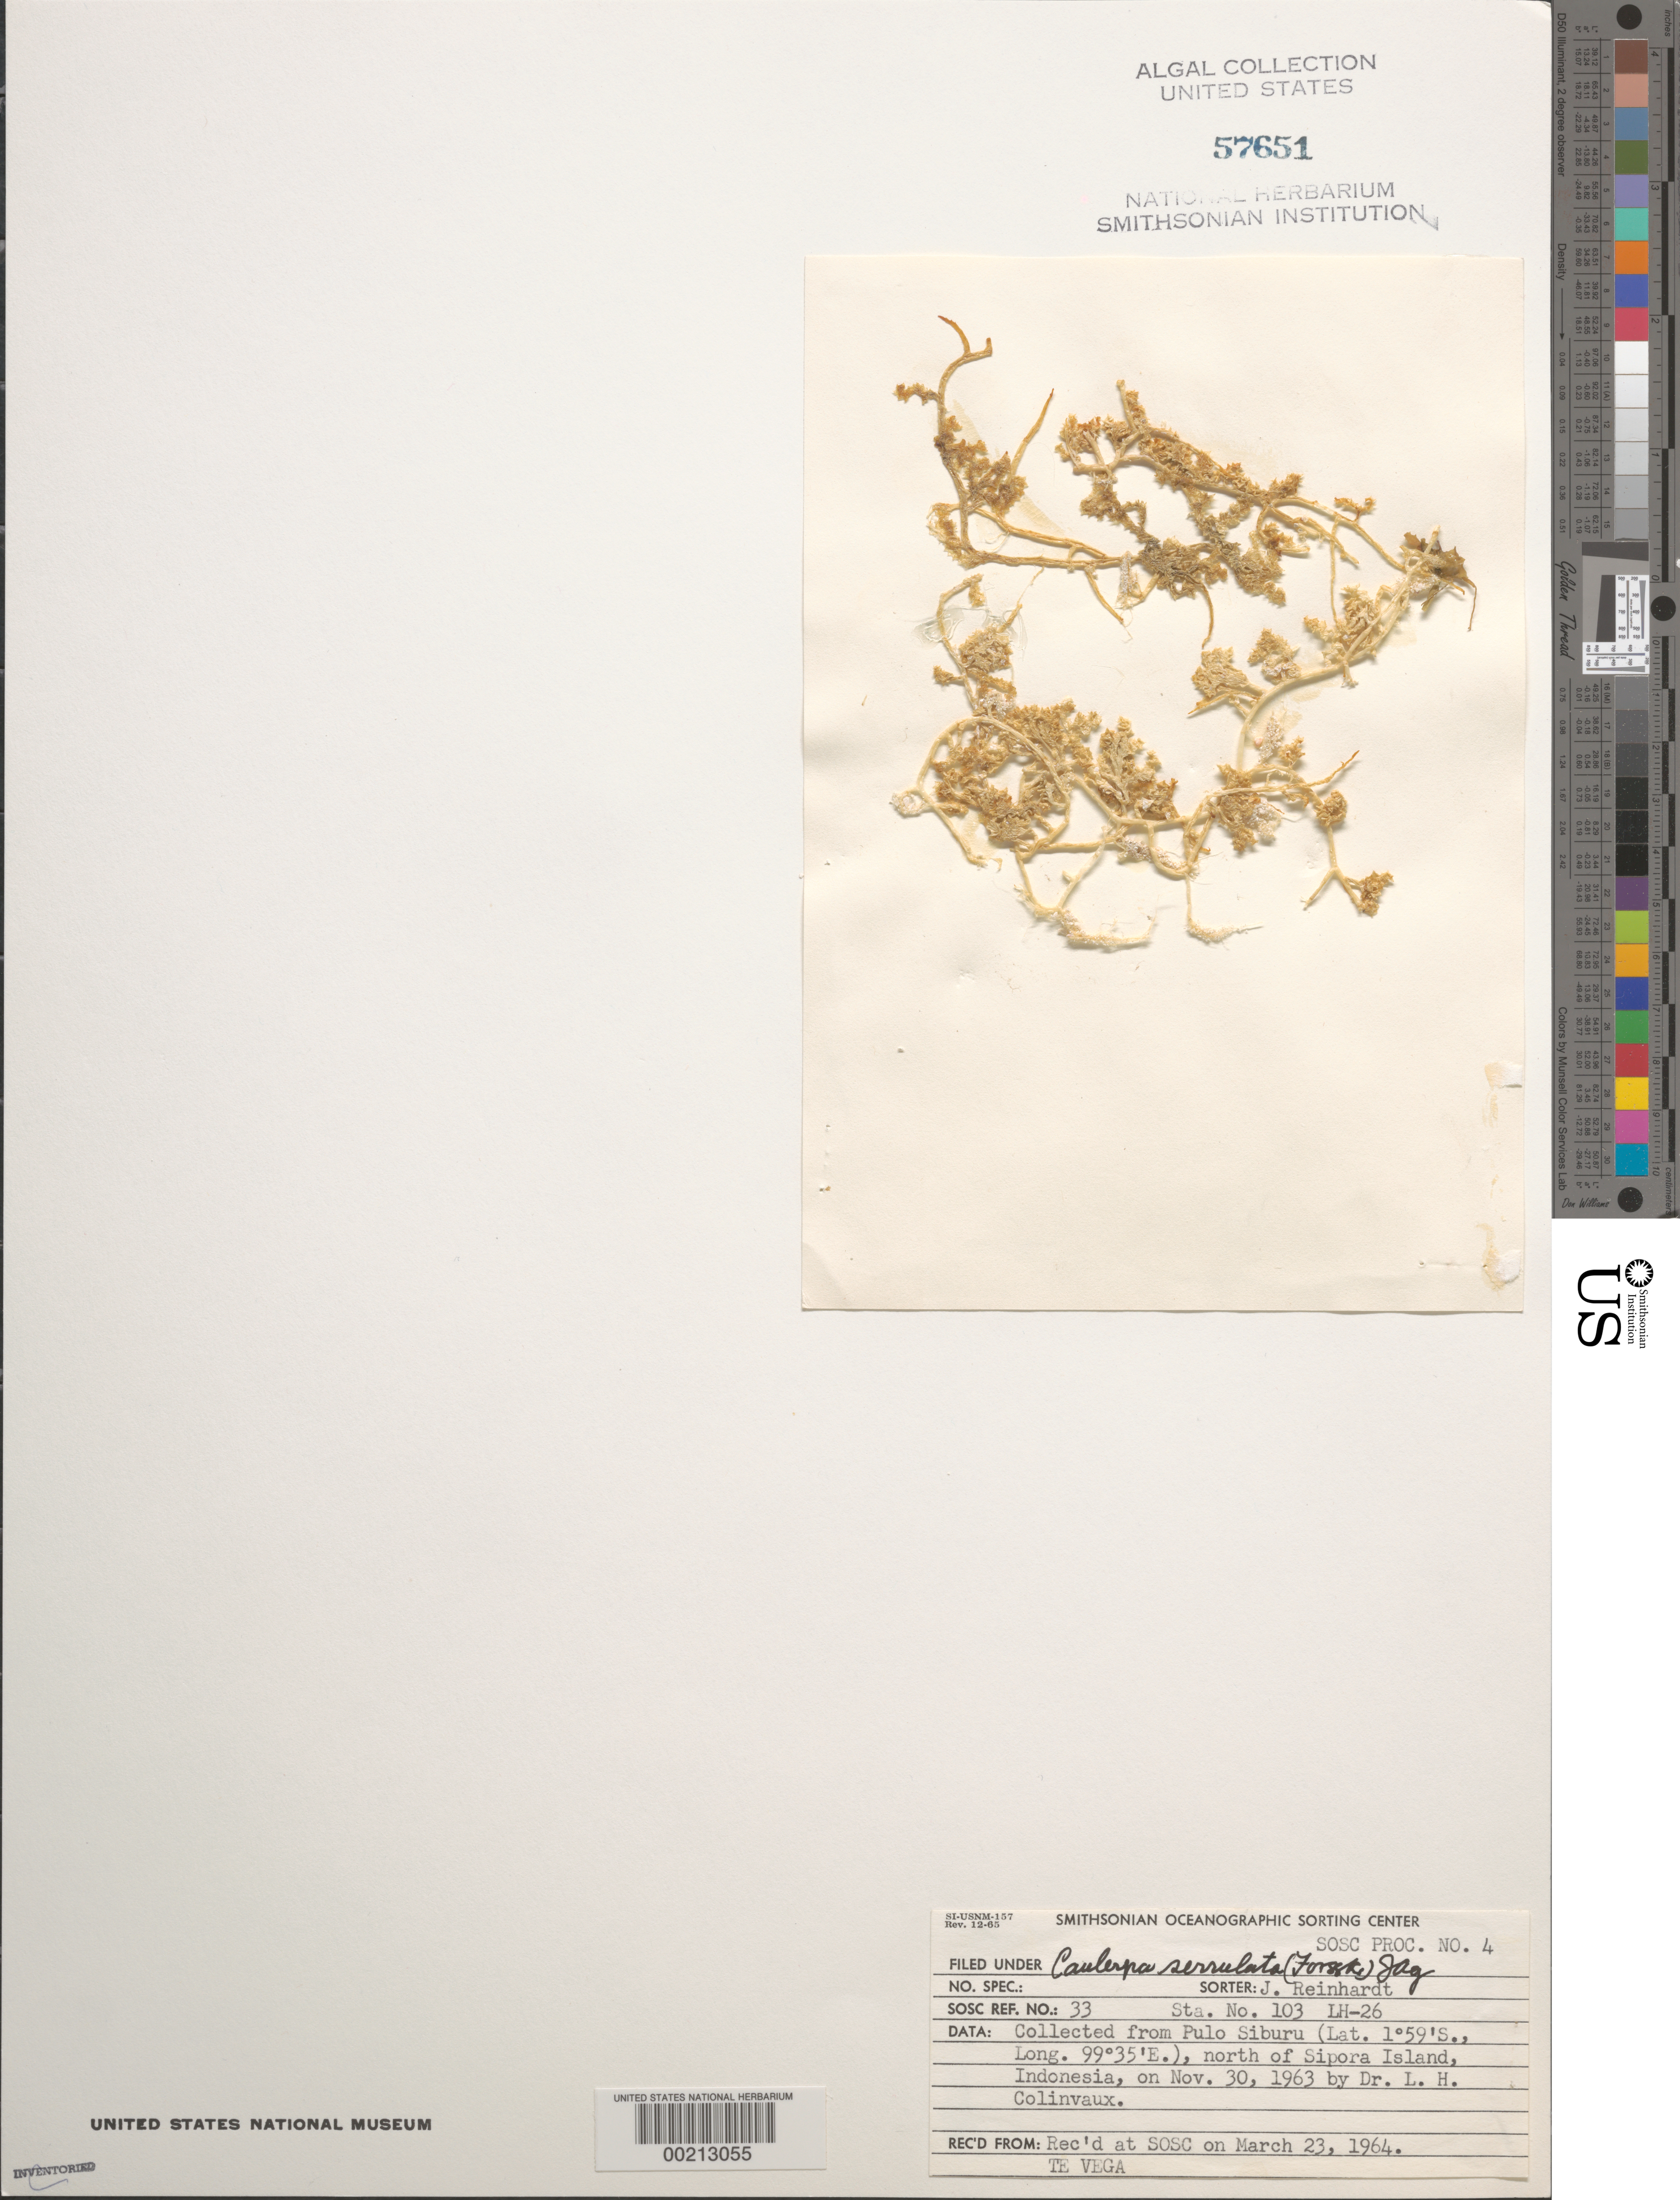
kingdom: Plantae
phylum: Chlorophyta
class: Ulvophyceae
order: Bryopsidales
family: Caulerpaceae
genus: Caulerpa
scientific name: Caulerpa serrulata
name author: (Forssk.) J. Agardh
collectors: L. Hillis-Colinvaux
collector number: LH-26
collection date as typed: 30 Nov 1963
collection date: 1963-11-30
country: Indonesia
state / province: Sumatra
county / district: Sumatera Barat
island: Pulo Siburu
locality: North of Sipora Island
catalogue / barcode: US 57651